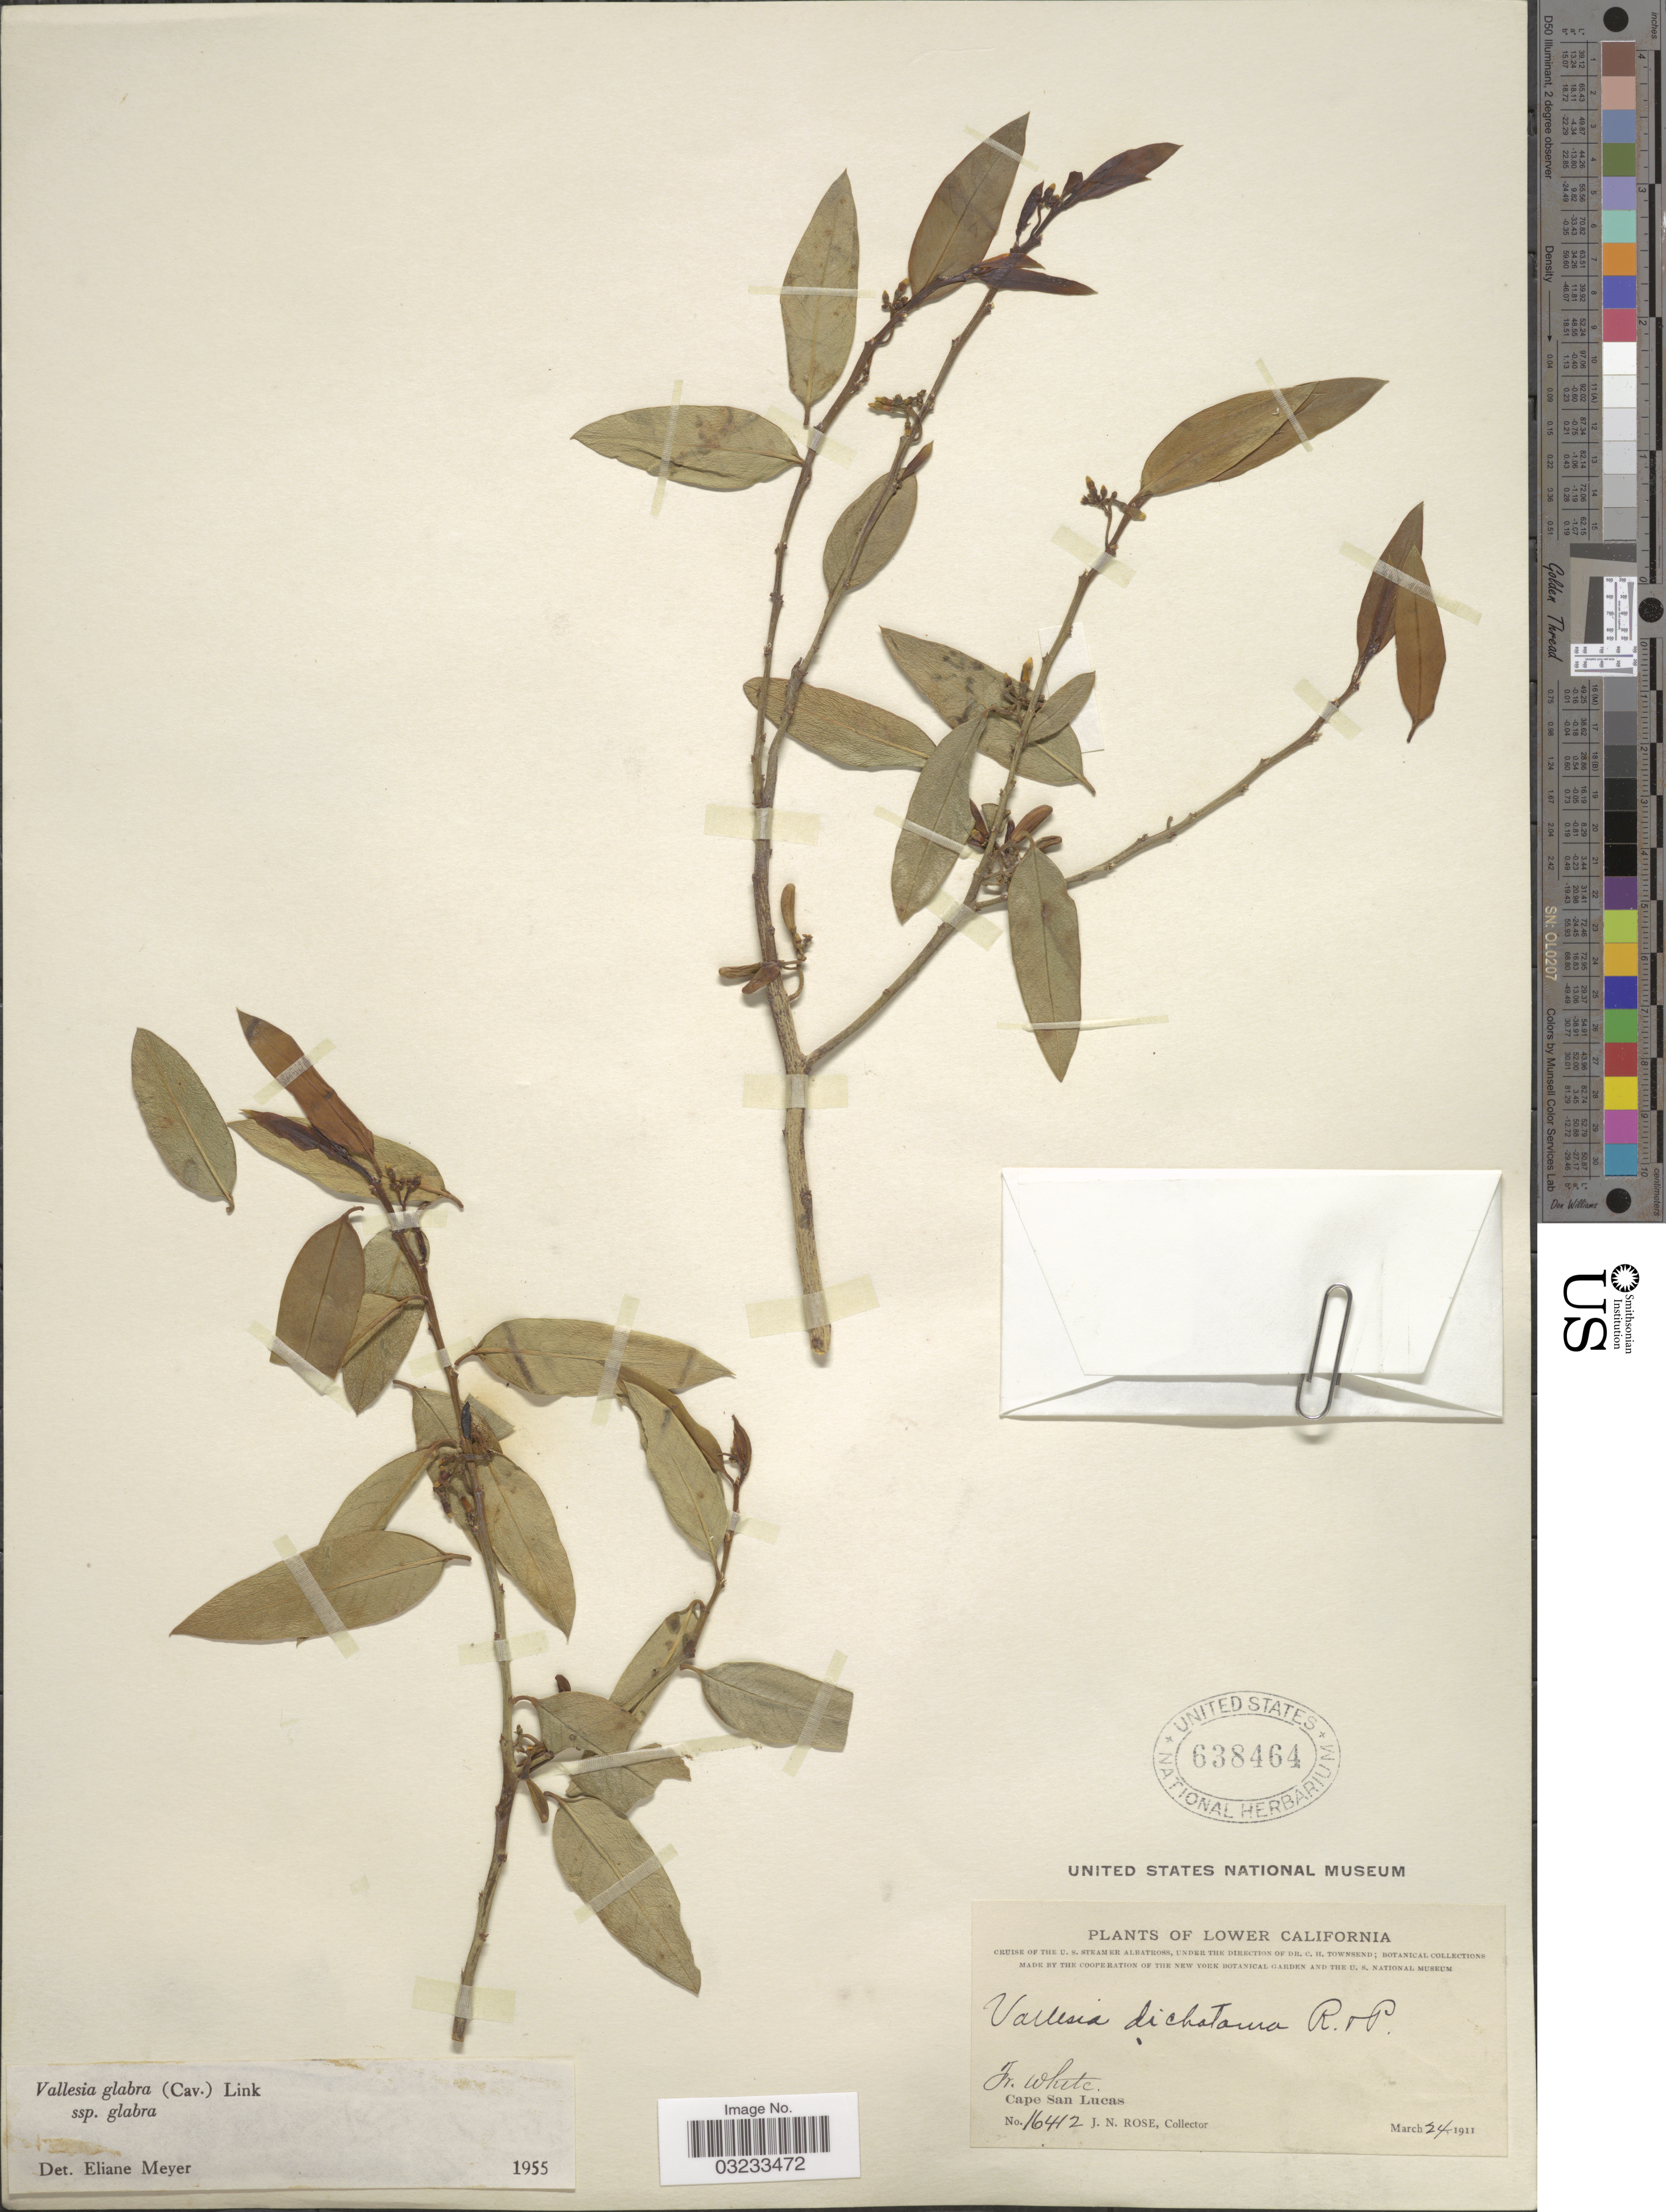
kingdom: Plantae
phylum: Tracheophyta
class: Magnoliopsida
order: Gentianales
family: Apocynaceae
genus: Vallesia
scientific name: Vallesia glabra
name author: (Cav.) Link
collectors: J. N. Rose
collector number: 16412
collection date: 1911-03-24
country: Mexico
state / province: Baja California Sur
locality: Lower California, Cape San Lucas.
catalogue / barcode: US 638464